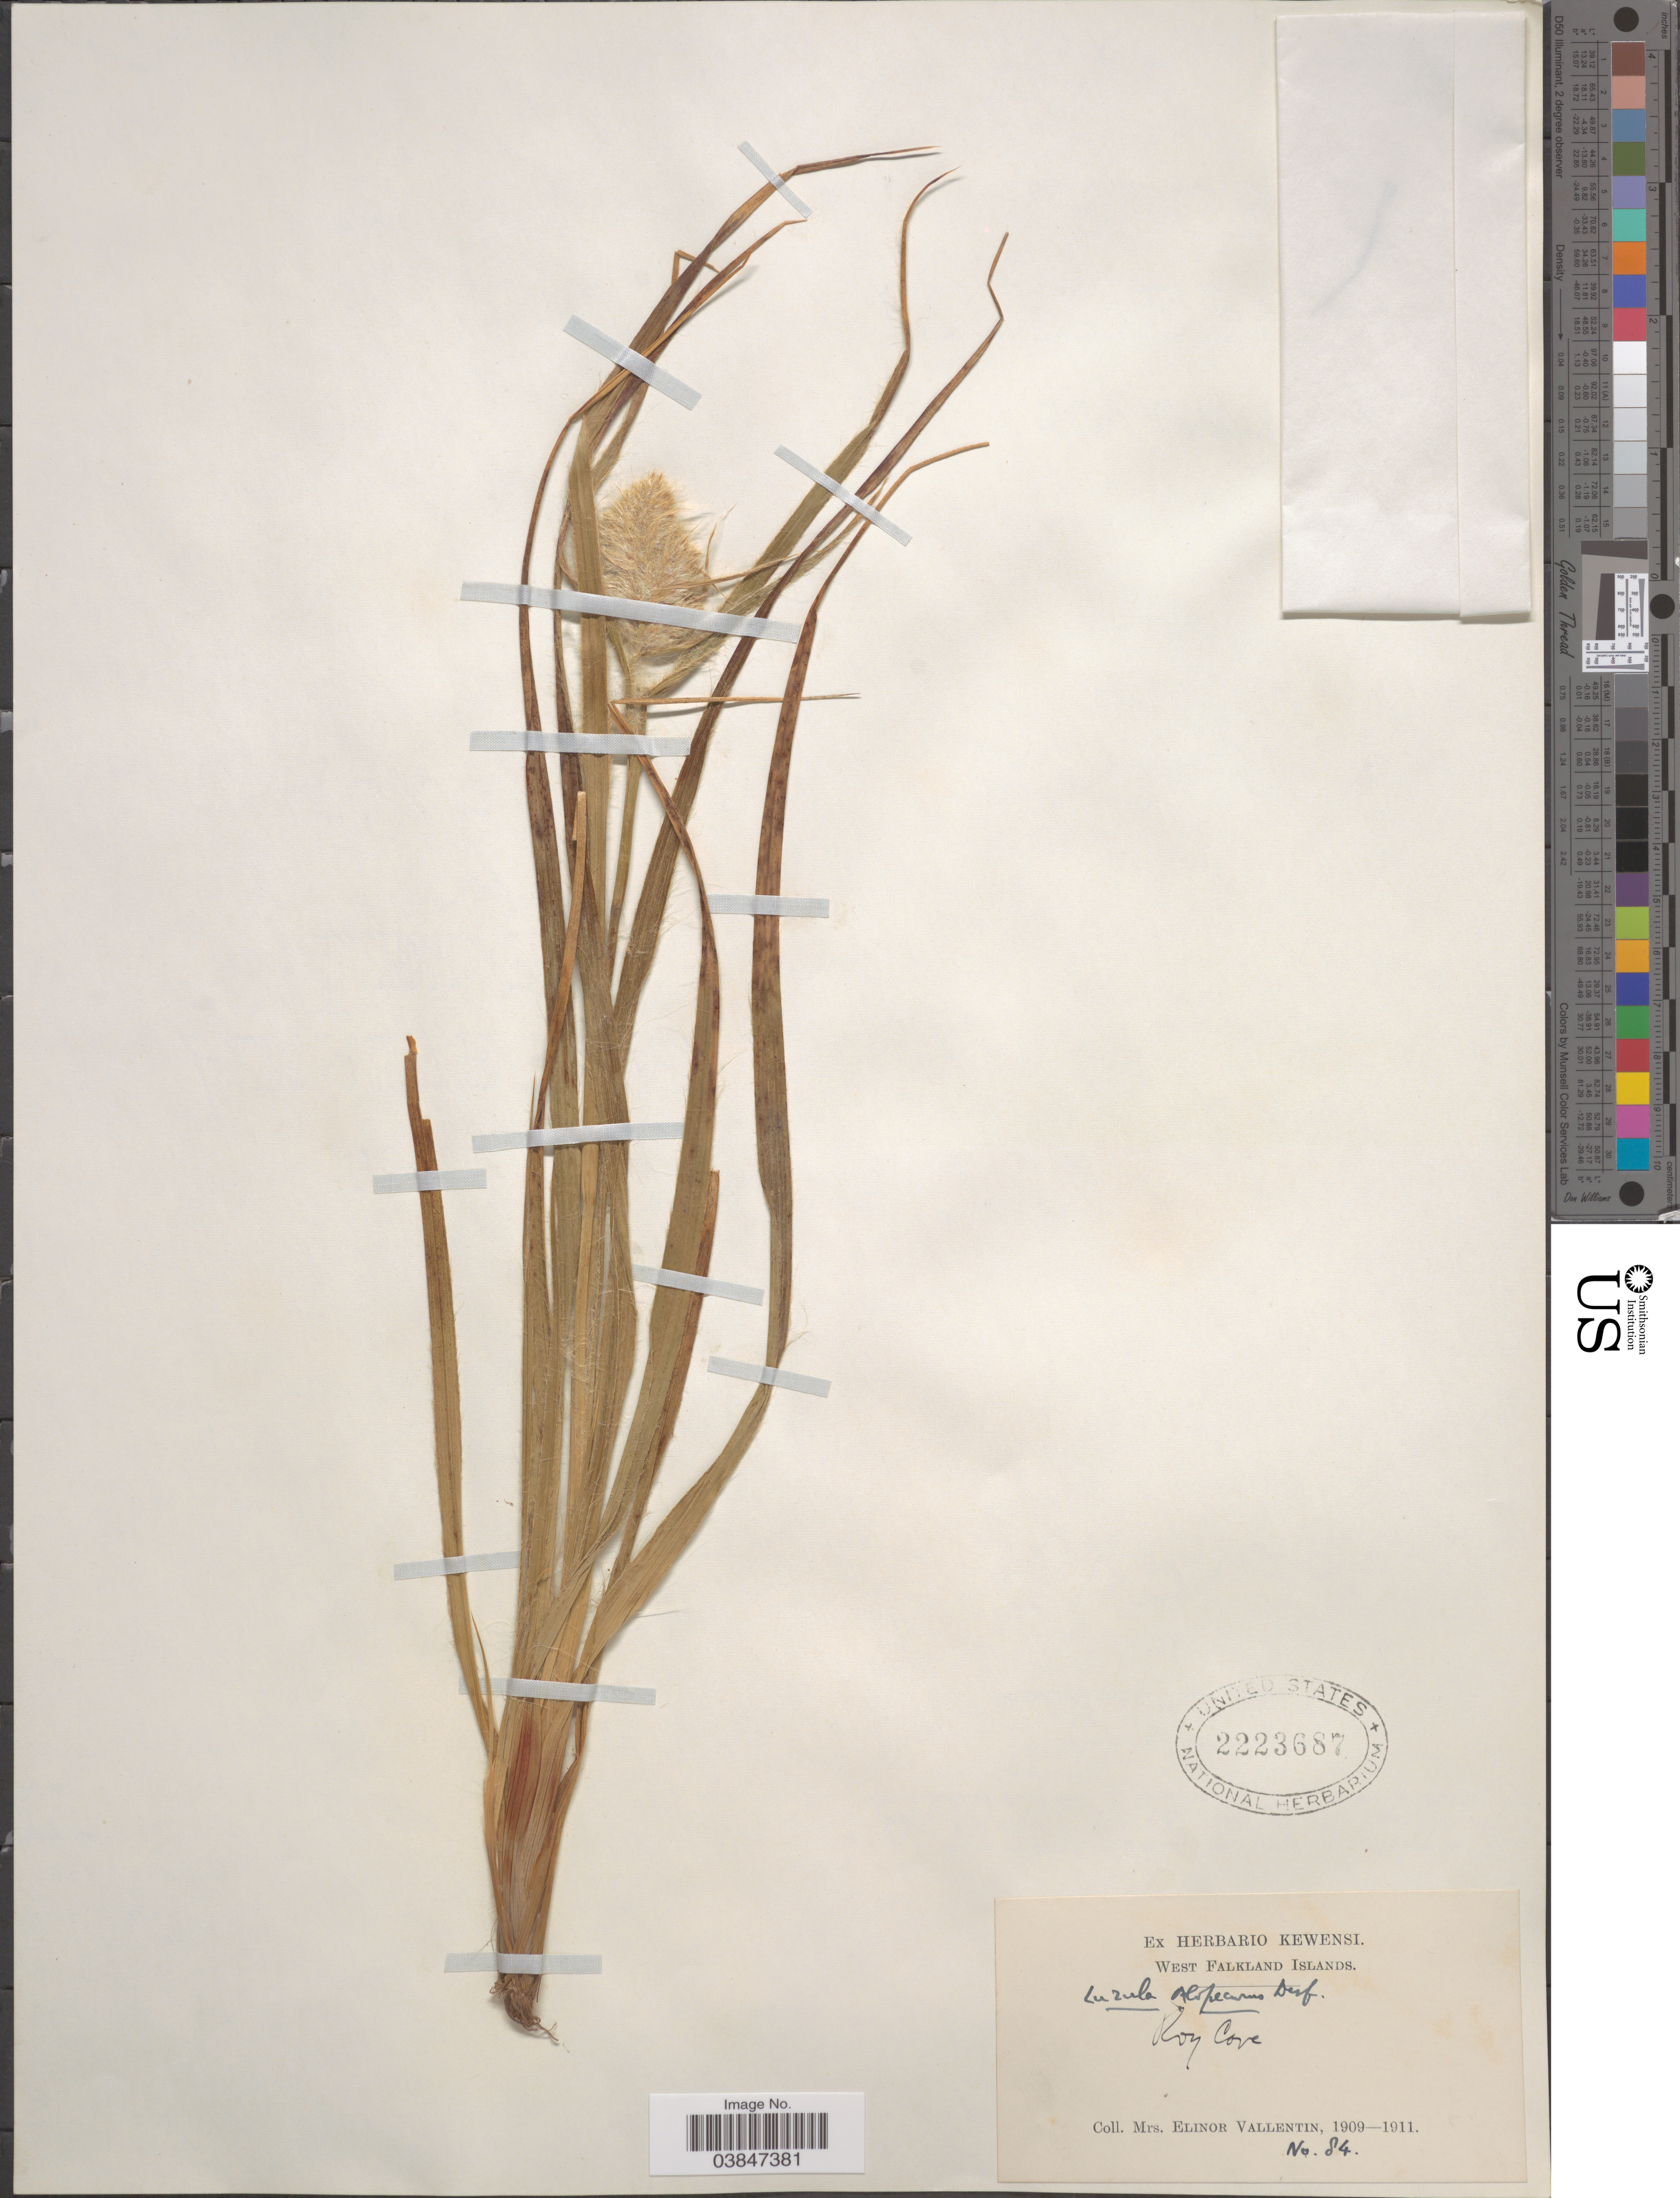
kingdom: Plantae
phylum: Tracheophyta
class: Liliopsida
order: Poales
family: Juncaceae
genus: Luzula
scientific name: Luzula alopecurus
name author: Desv.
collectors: E. Vallentin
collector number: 84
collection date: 1909/1911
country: Falkland Islands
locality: West Falkland Islands. Roy Cove.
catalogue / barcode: US 2223687